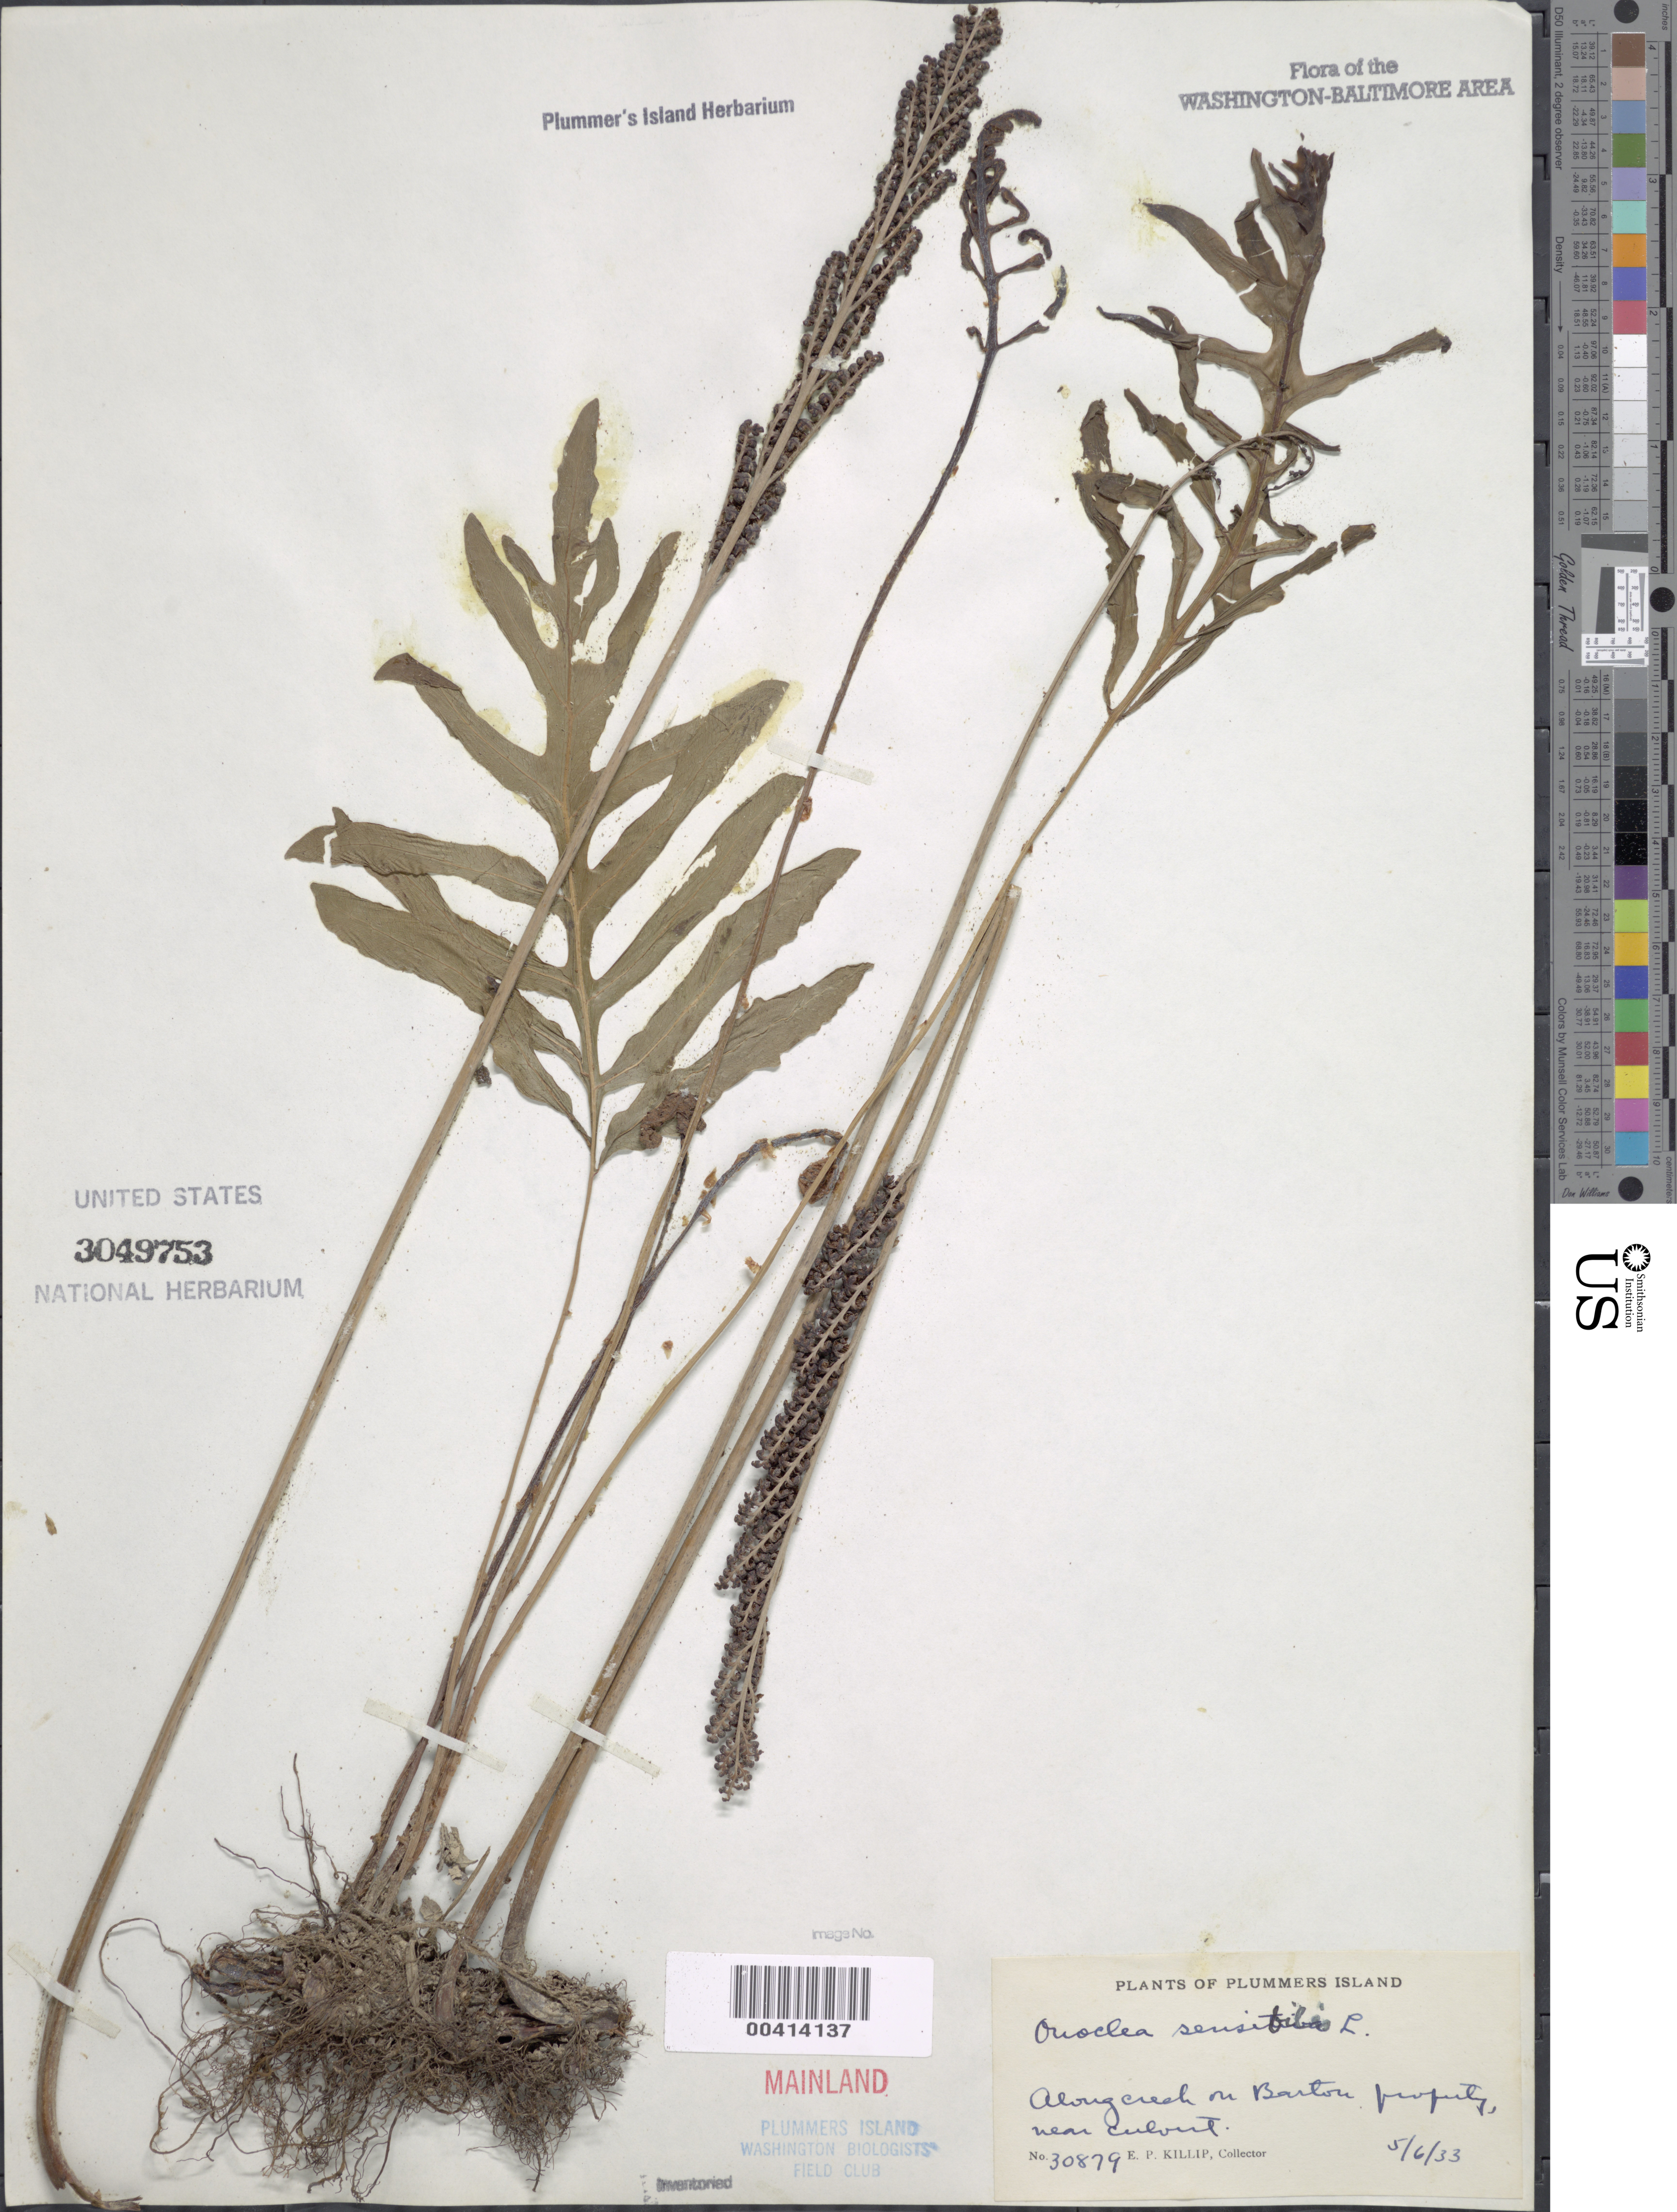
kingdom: Plantae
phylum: Tracheophyta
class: Polypodiopsida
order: Polypodiales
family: Onocleaceae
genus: Onoclea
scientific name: Onoclea sensibilis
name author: L.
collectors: E. P. Killip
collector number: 30879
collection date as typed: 06 May 1933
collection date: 1933-05-06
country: United States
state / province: Maryland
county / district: Montgomery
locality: Plummer's Island; along Creek on Barton Property near Culvert, Mainland C. & O. Canal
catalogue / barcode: US 3049753